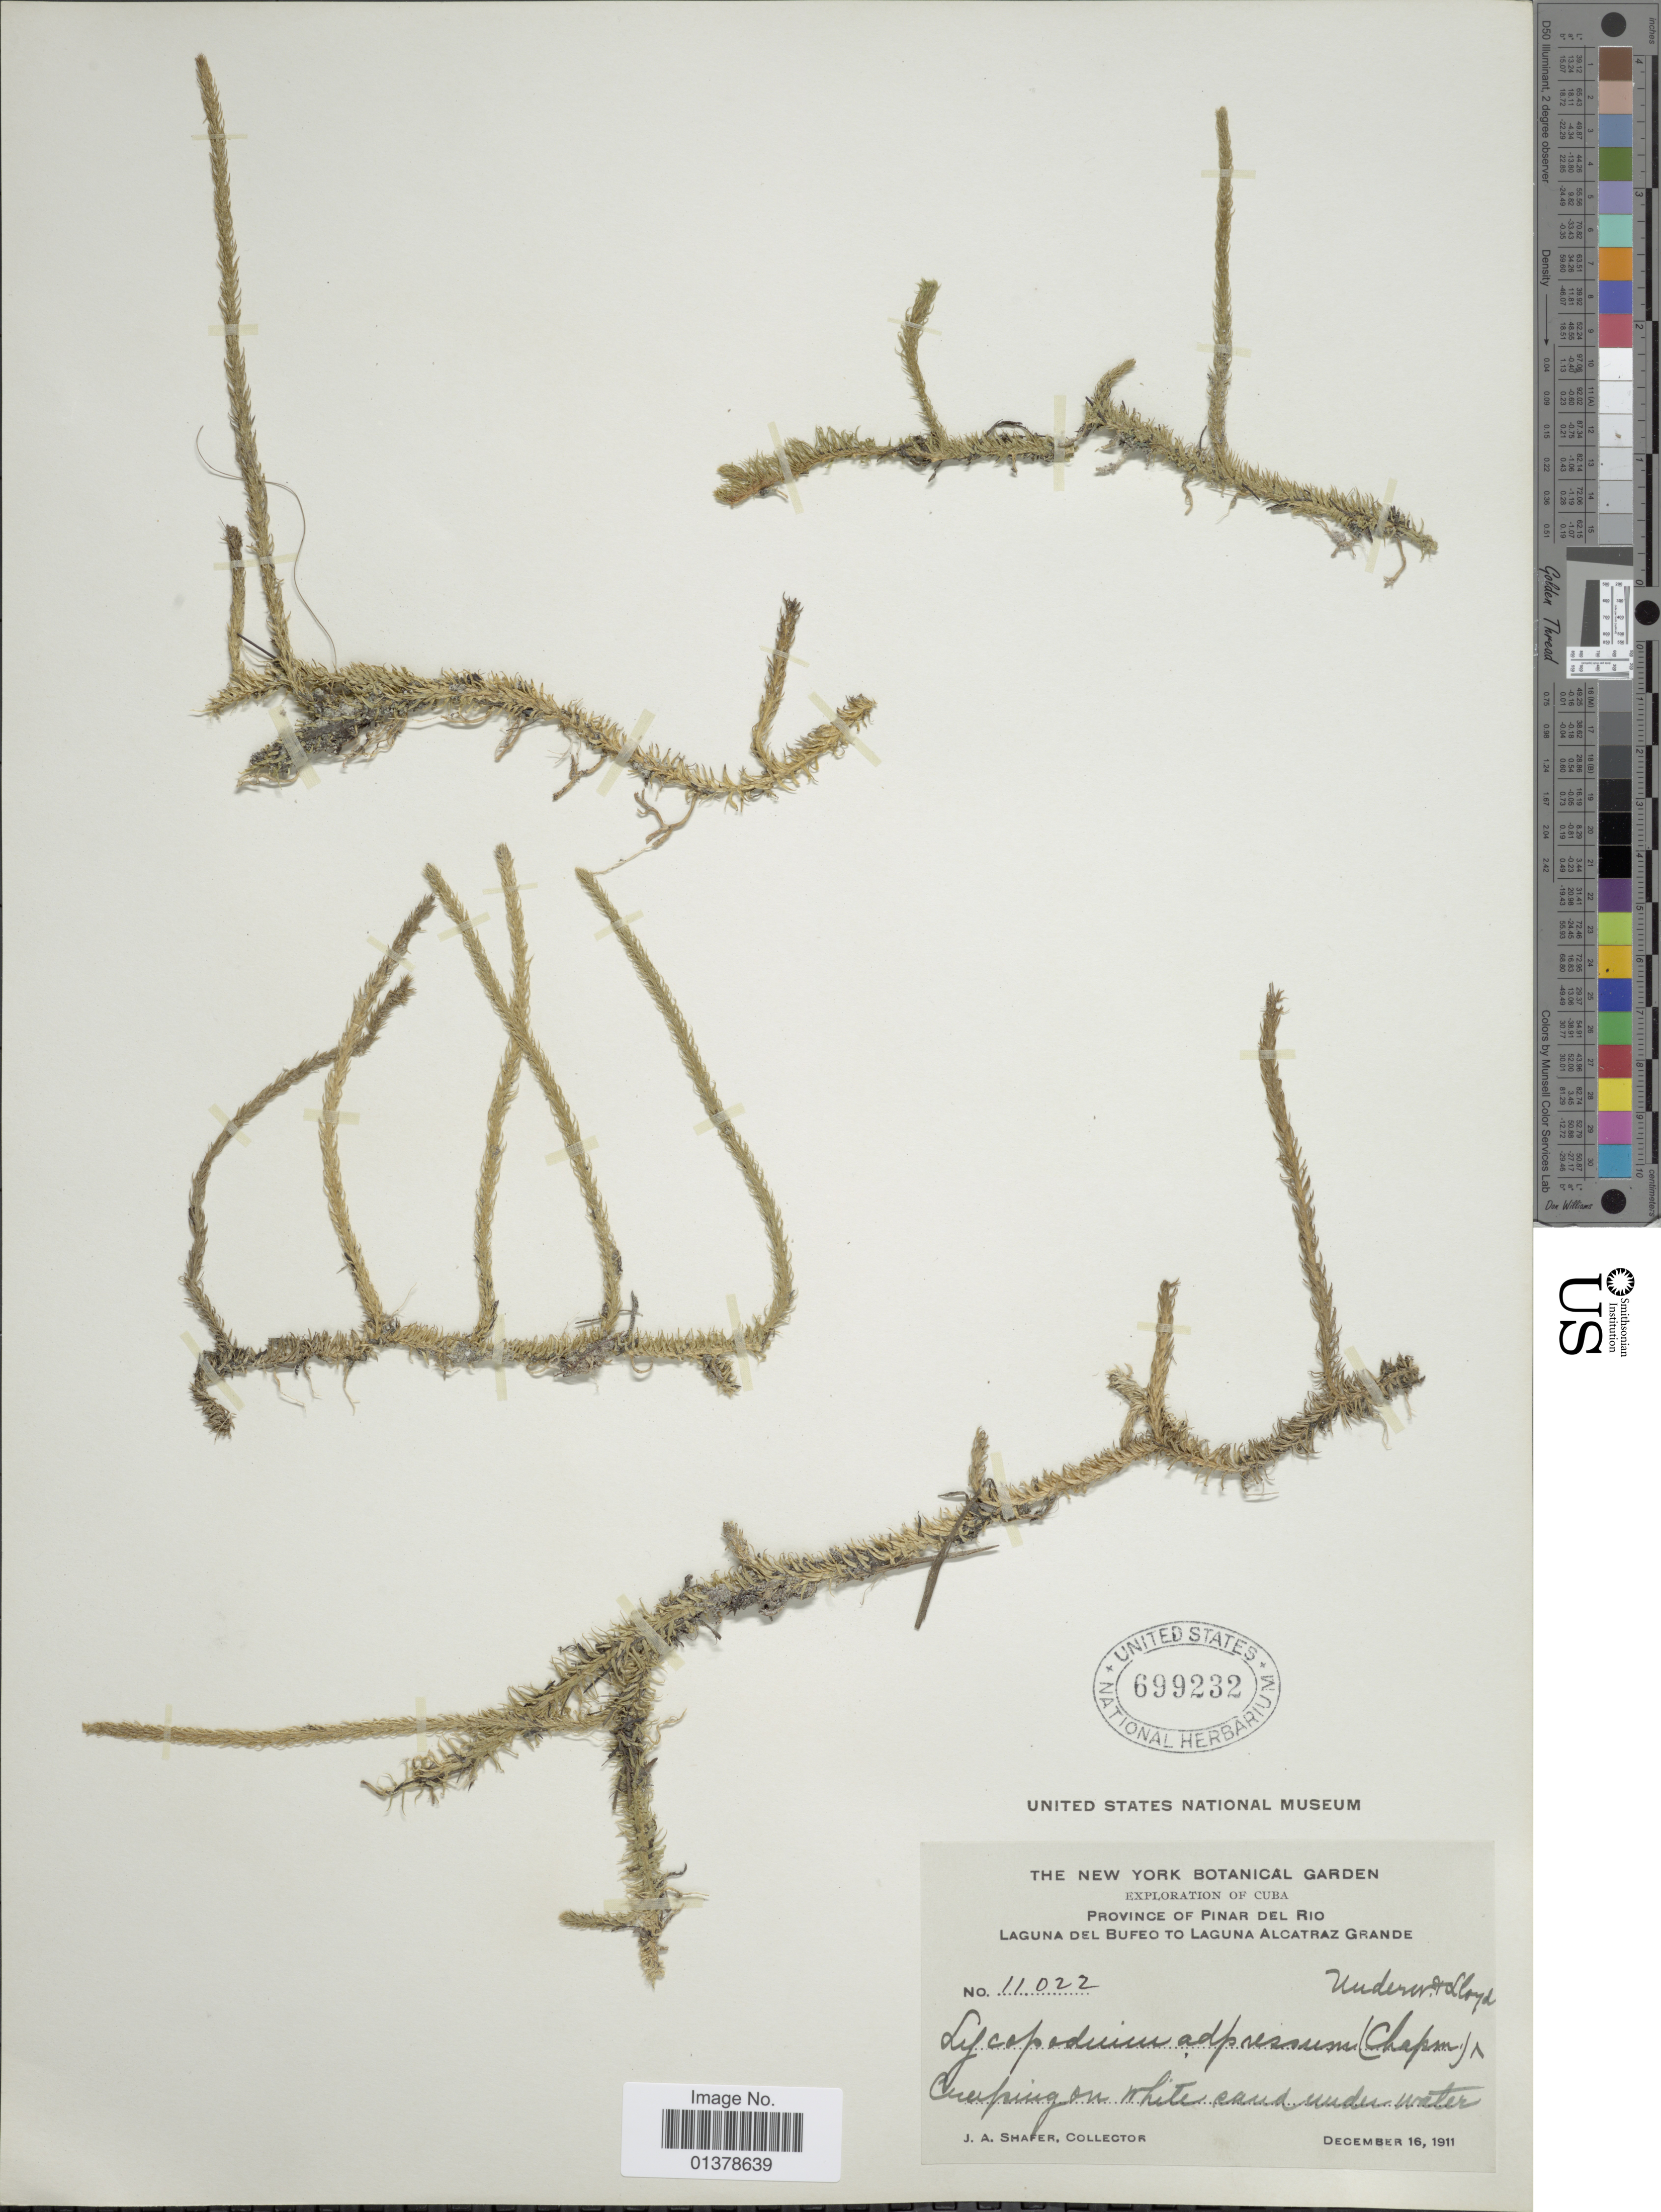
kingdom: Plantae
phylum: Tracheophyta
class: Lycopodiopsida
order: Lycopodiales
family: Lycopodiaceae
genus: Lycopodiella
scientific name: Lycopodiella appressa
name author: (Chapm.) Cranfill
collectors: J. A. Shafer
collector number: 11022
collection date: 1911-12-16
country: Cuba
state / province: Pinar del Río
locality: Laguna del Bufeo to Laguna Alcatraz Grande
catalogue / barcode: US 699232